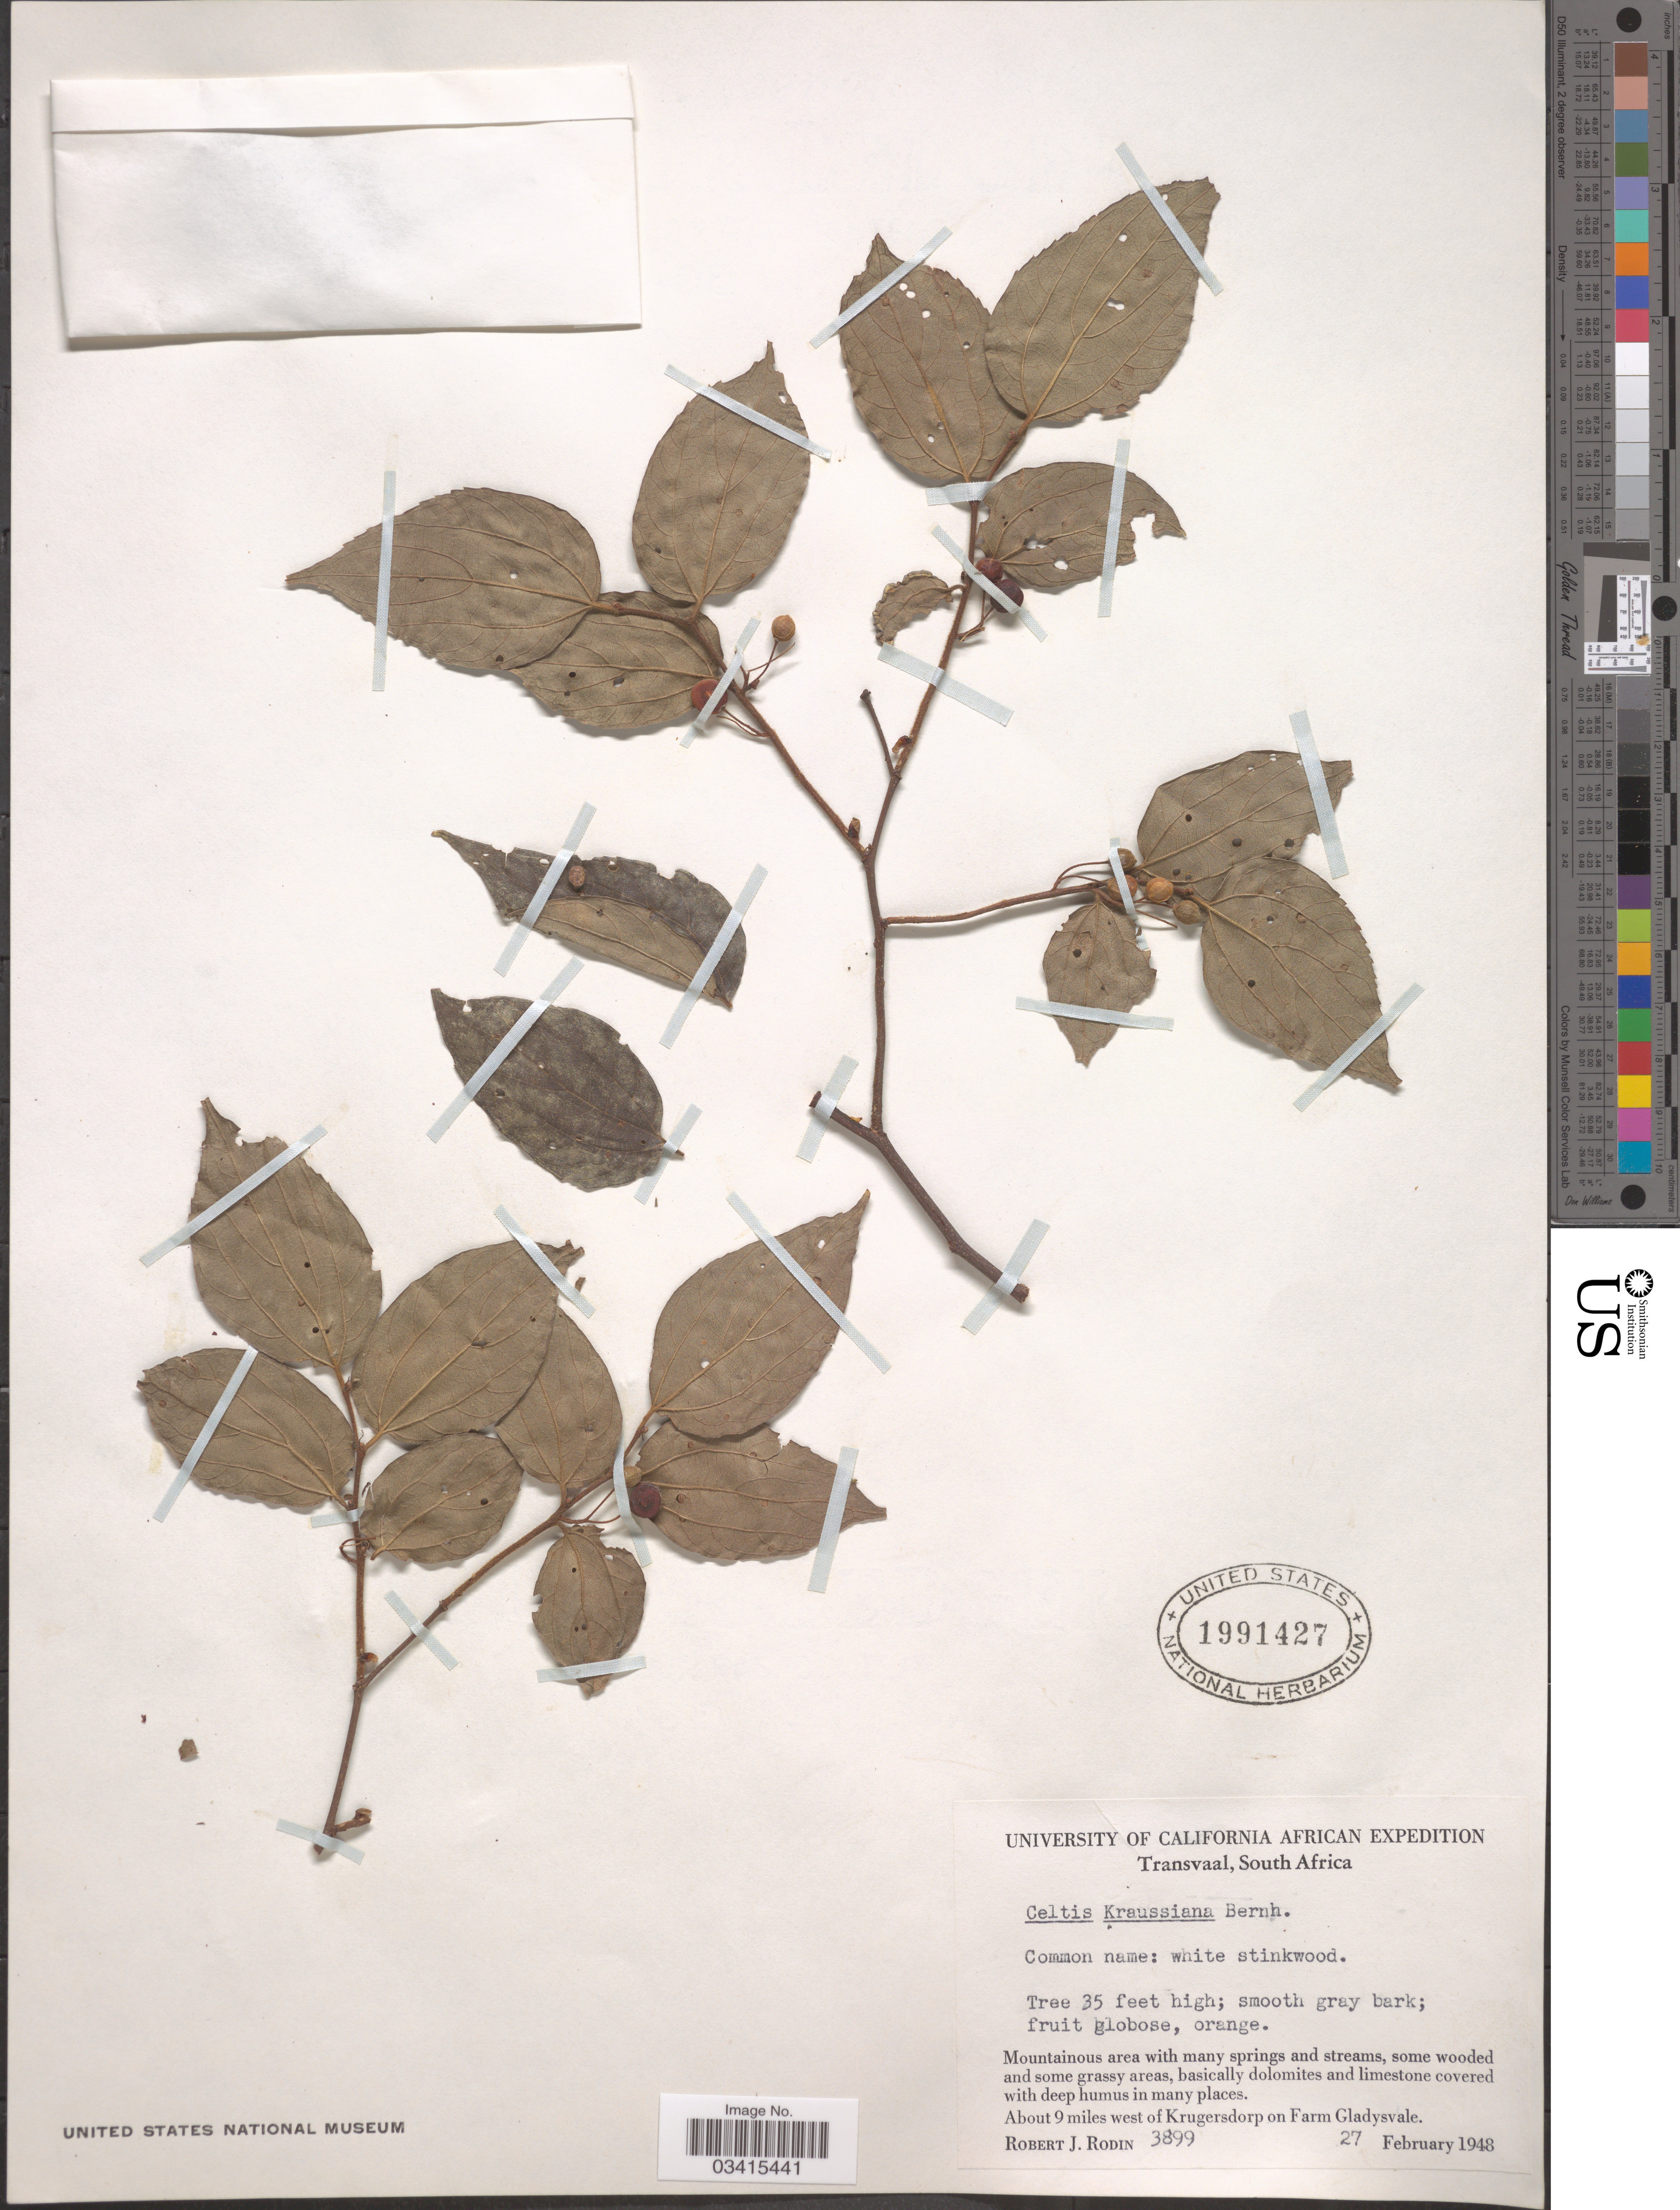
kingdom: Plantae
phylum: Tracheophyta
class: Magnoliopsida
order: Rosales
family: Cannabaceae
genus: Celtis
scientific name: Celtis kraussiana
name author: Bernh.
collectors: R. J. Rodin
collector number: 3899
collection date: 1948-02-27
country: South Africa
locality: Transvaal. Mountainous area with many springs and streams. About 9 miles west of Krugersdorp on Farm Gladysvale.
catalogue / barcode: US 1991427